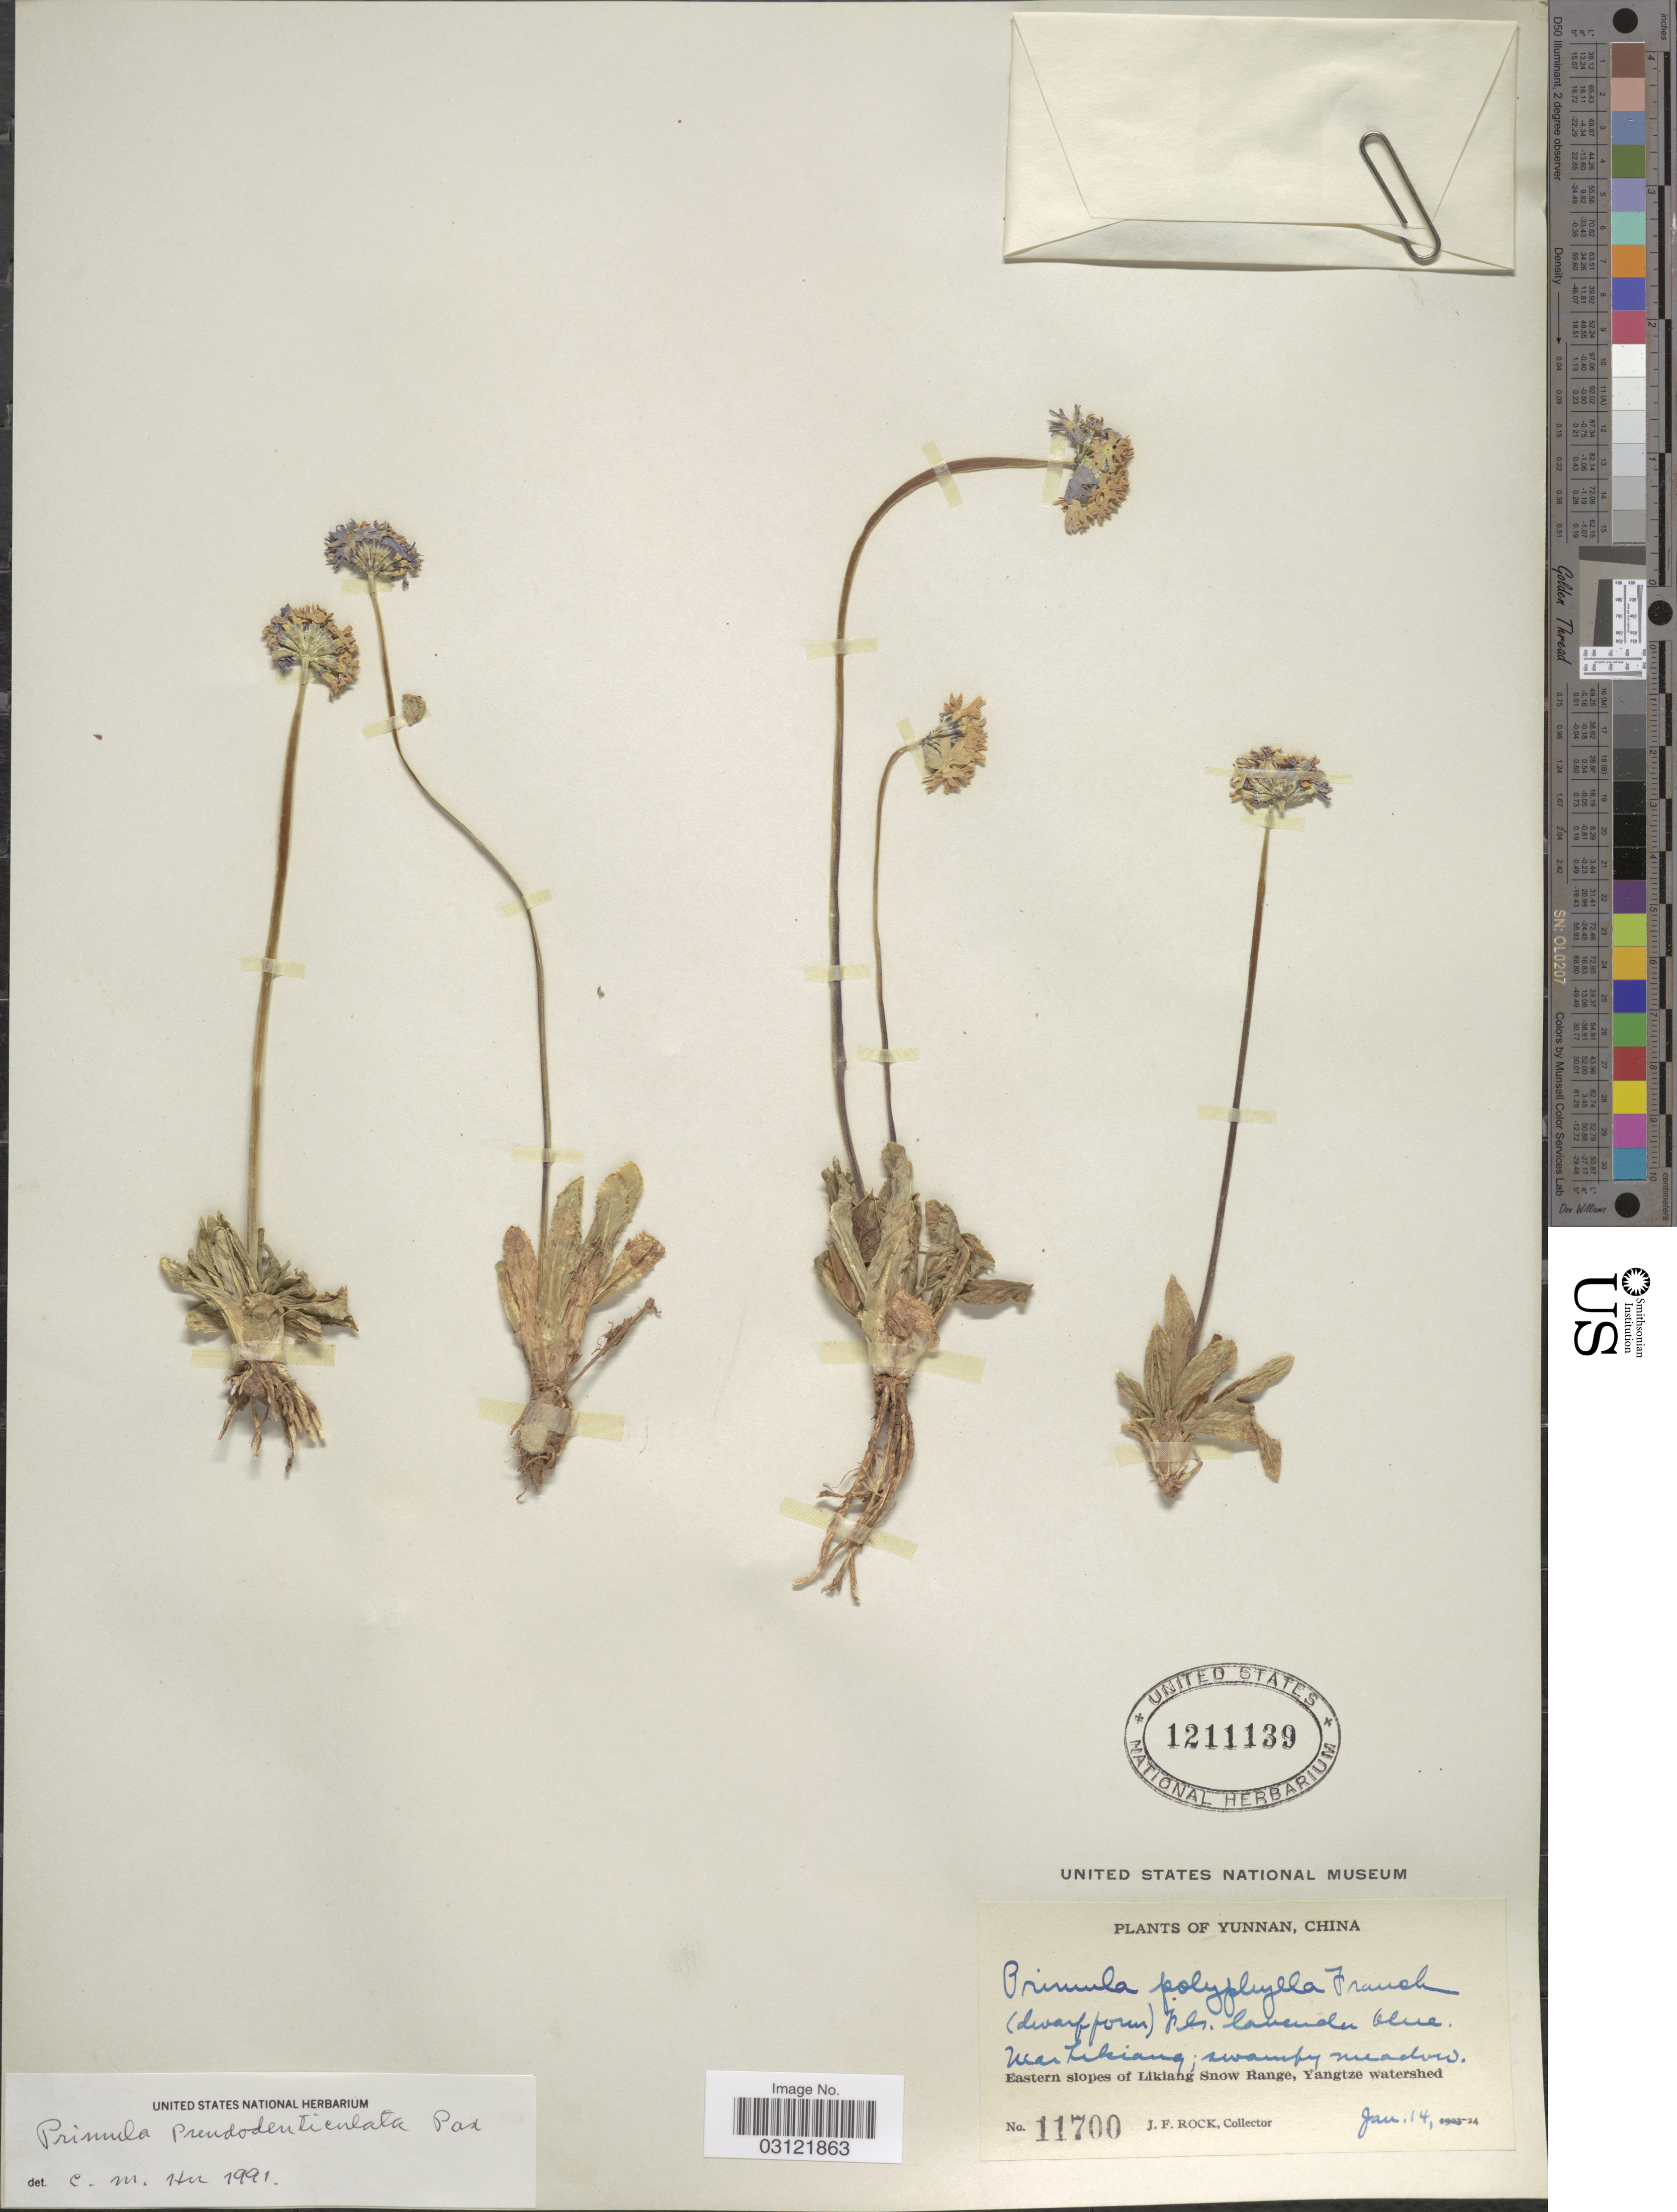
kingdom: Plantae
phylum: Tracheophyta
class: Magnoliopsida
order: Ericales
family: Primulaceae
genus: Primula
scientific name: Primula polyphylla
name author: (Franch.) Petitm.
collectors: J. Rock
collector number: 11700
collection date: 1924-01-14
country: China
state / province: Yunnan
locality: Near Lichiang. Eastern slopes of Likiang Snow Range, Yangtze watershed.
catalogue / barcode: US 1211139